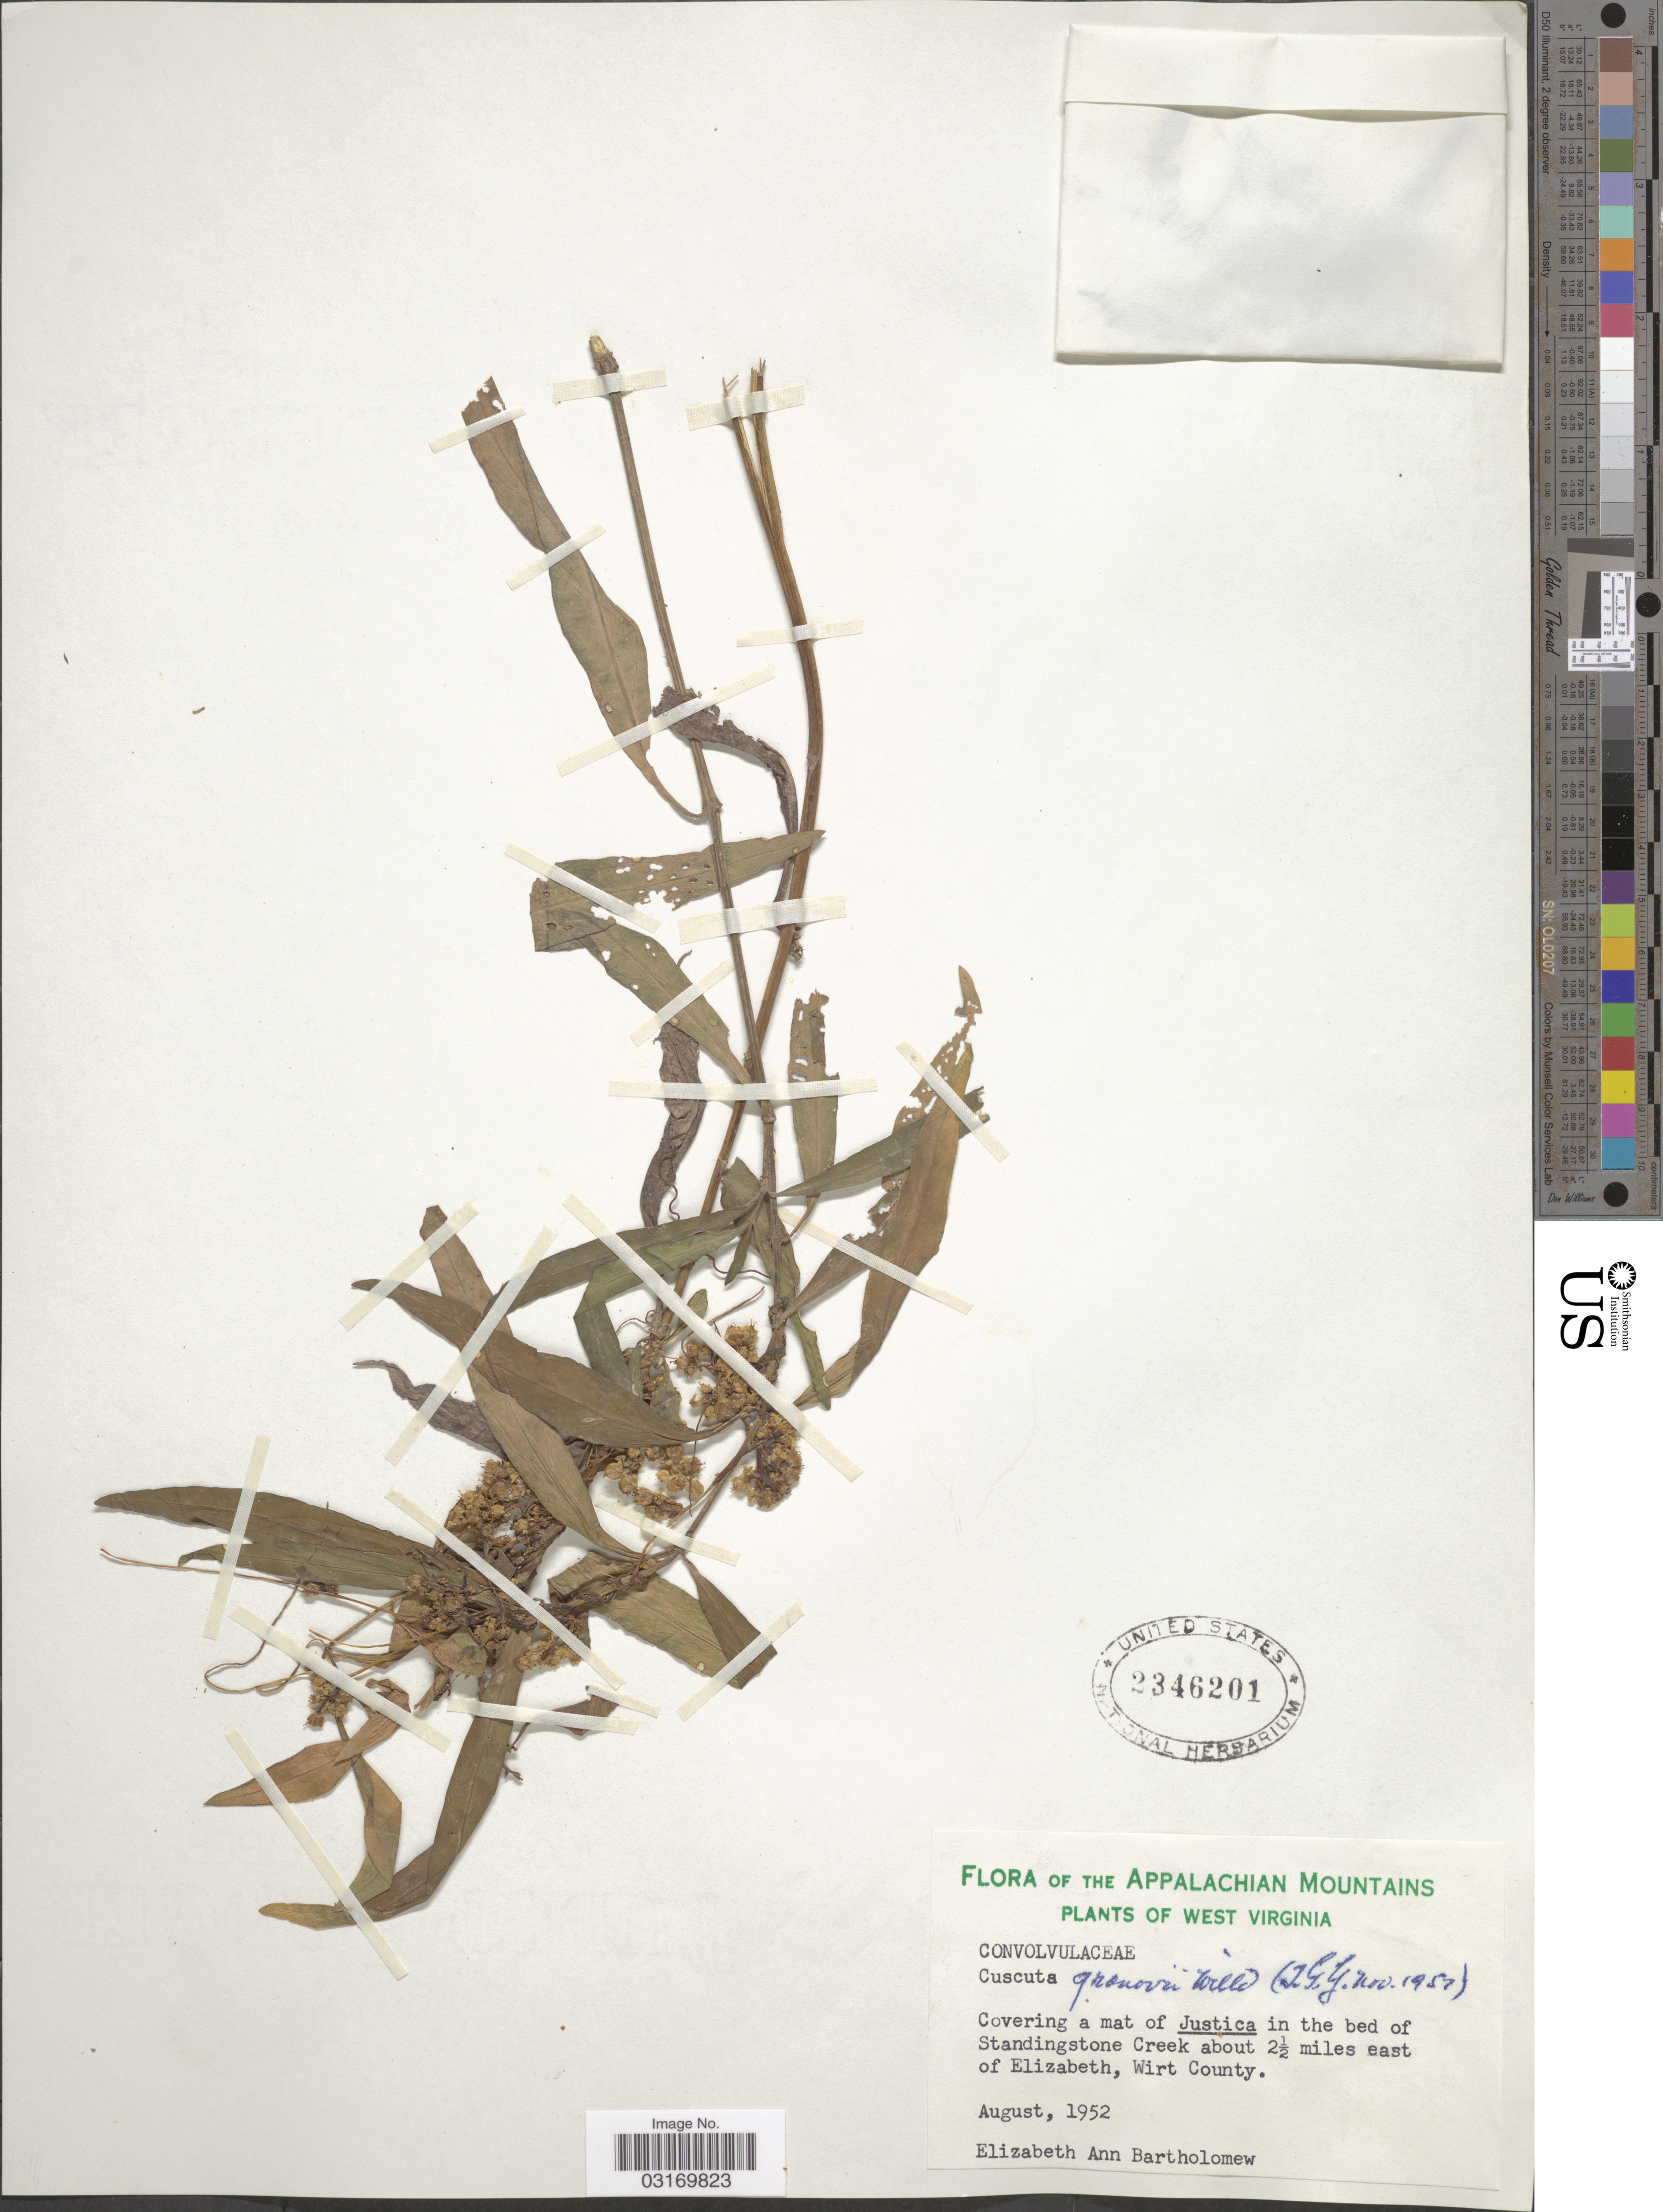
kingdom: Plantae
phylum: Tracheophyta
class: Magnoliopsida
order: Solanales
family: Convolvulaceae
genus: Cuscuta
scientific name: Cuscuta gronovii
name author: Willd. ex Schult.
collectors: E. Bartholomew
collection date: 1952-08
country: United States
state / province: West Virginia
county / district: Wirt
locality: The Appalachian Mountains. Covering a mat of Justica in the bed of Standingstone Creek about 2½ miles east of Elizabeth, Wirt County.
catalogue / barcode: US 2346201